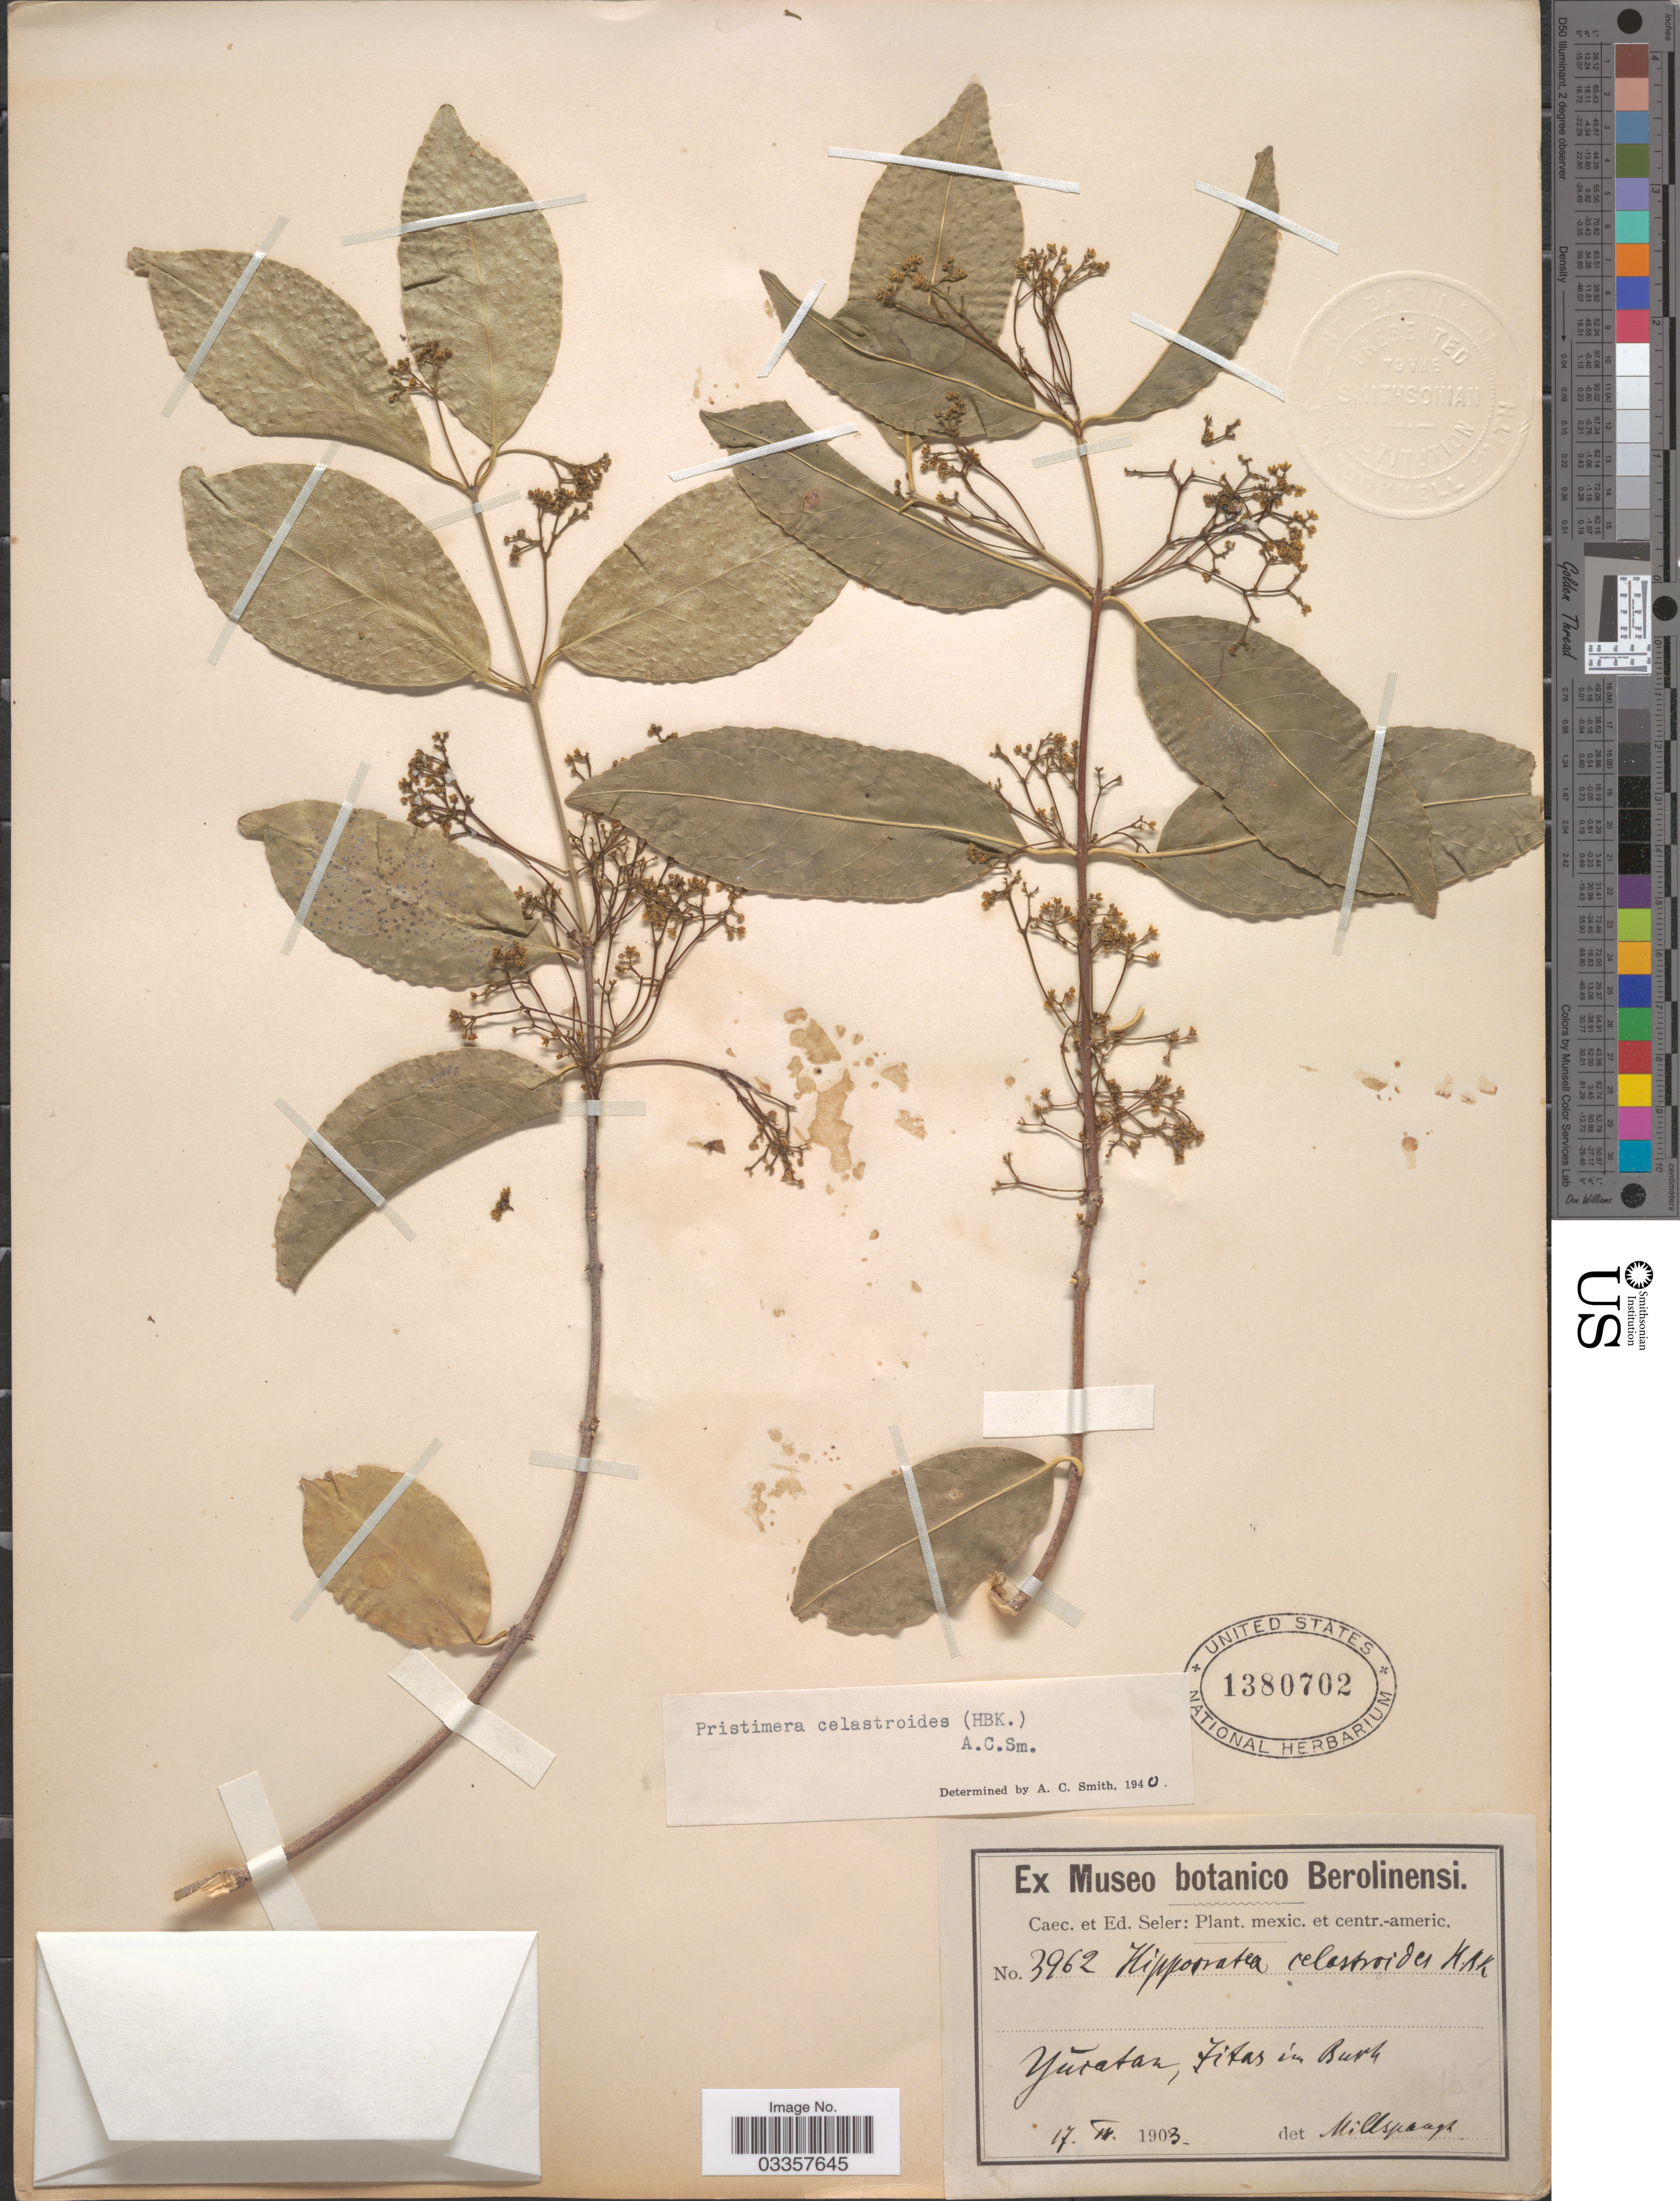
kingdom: Plantae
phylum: Tracheophyta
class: Magnoliopsida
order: Celastrales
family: Celastraceae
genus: Pristimera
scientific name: Pristimera celastroides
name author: (Kunth) A.C. Sm.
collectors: C. Seler & E. G. Seler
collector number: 3962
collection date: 1903-03-07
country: Mexico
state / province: Yucatán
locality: Fitas in Bush. [interpreted]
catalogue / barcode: US 1380702